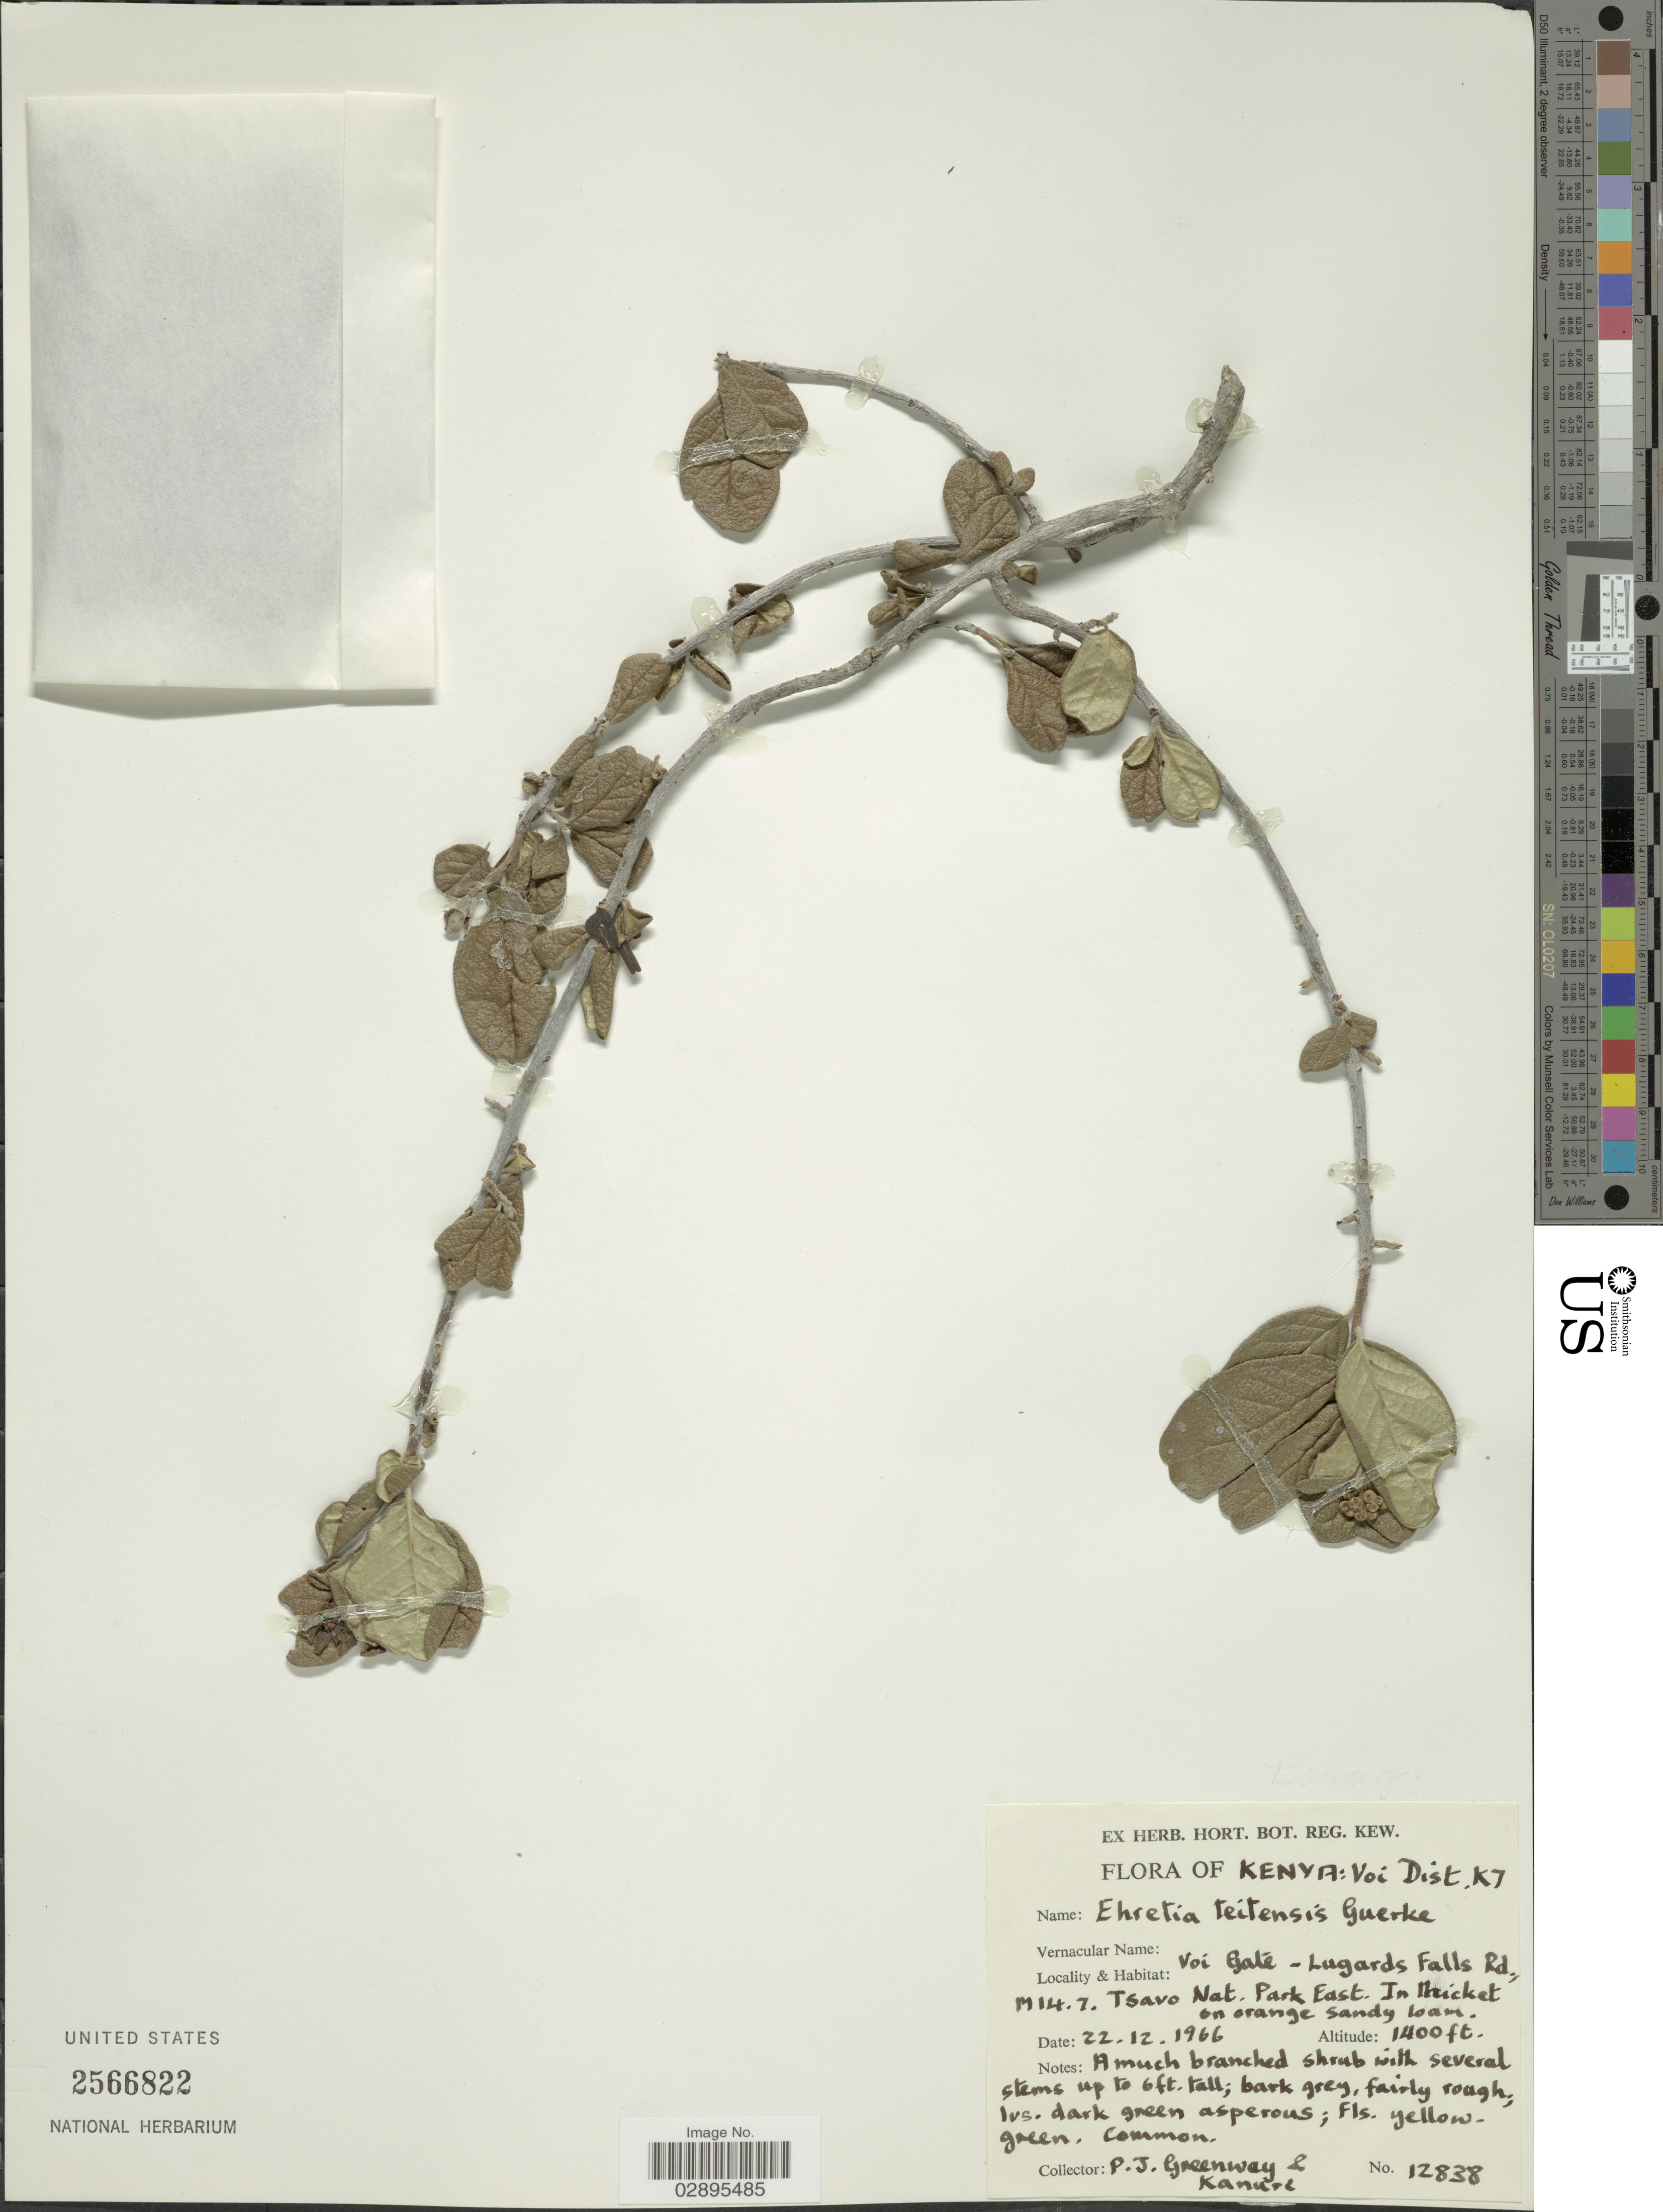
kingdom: Plantae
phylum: Tracheophyta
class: Magnoliopsida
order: Boraginales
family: Ehretiaceae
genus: Ehretia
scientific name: Ehretia teitensis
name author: Gürke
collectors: P. J. Greenway & -. Kanuri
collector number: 12838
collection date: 1966-12-22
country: Kenya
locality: Voi Dist. K7. Voi Gate- Lugards Falls Rd., M14.7. Tsavo Nat. Park East.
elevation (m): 427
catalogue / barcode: US 2566822